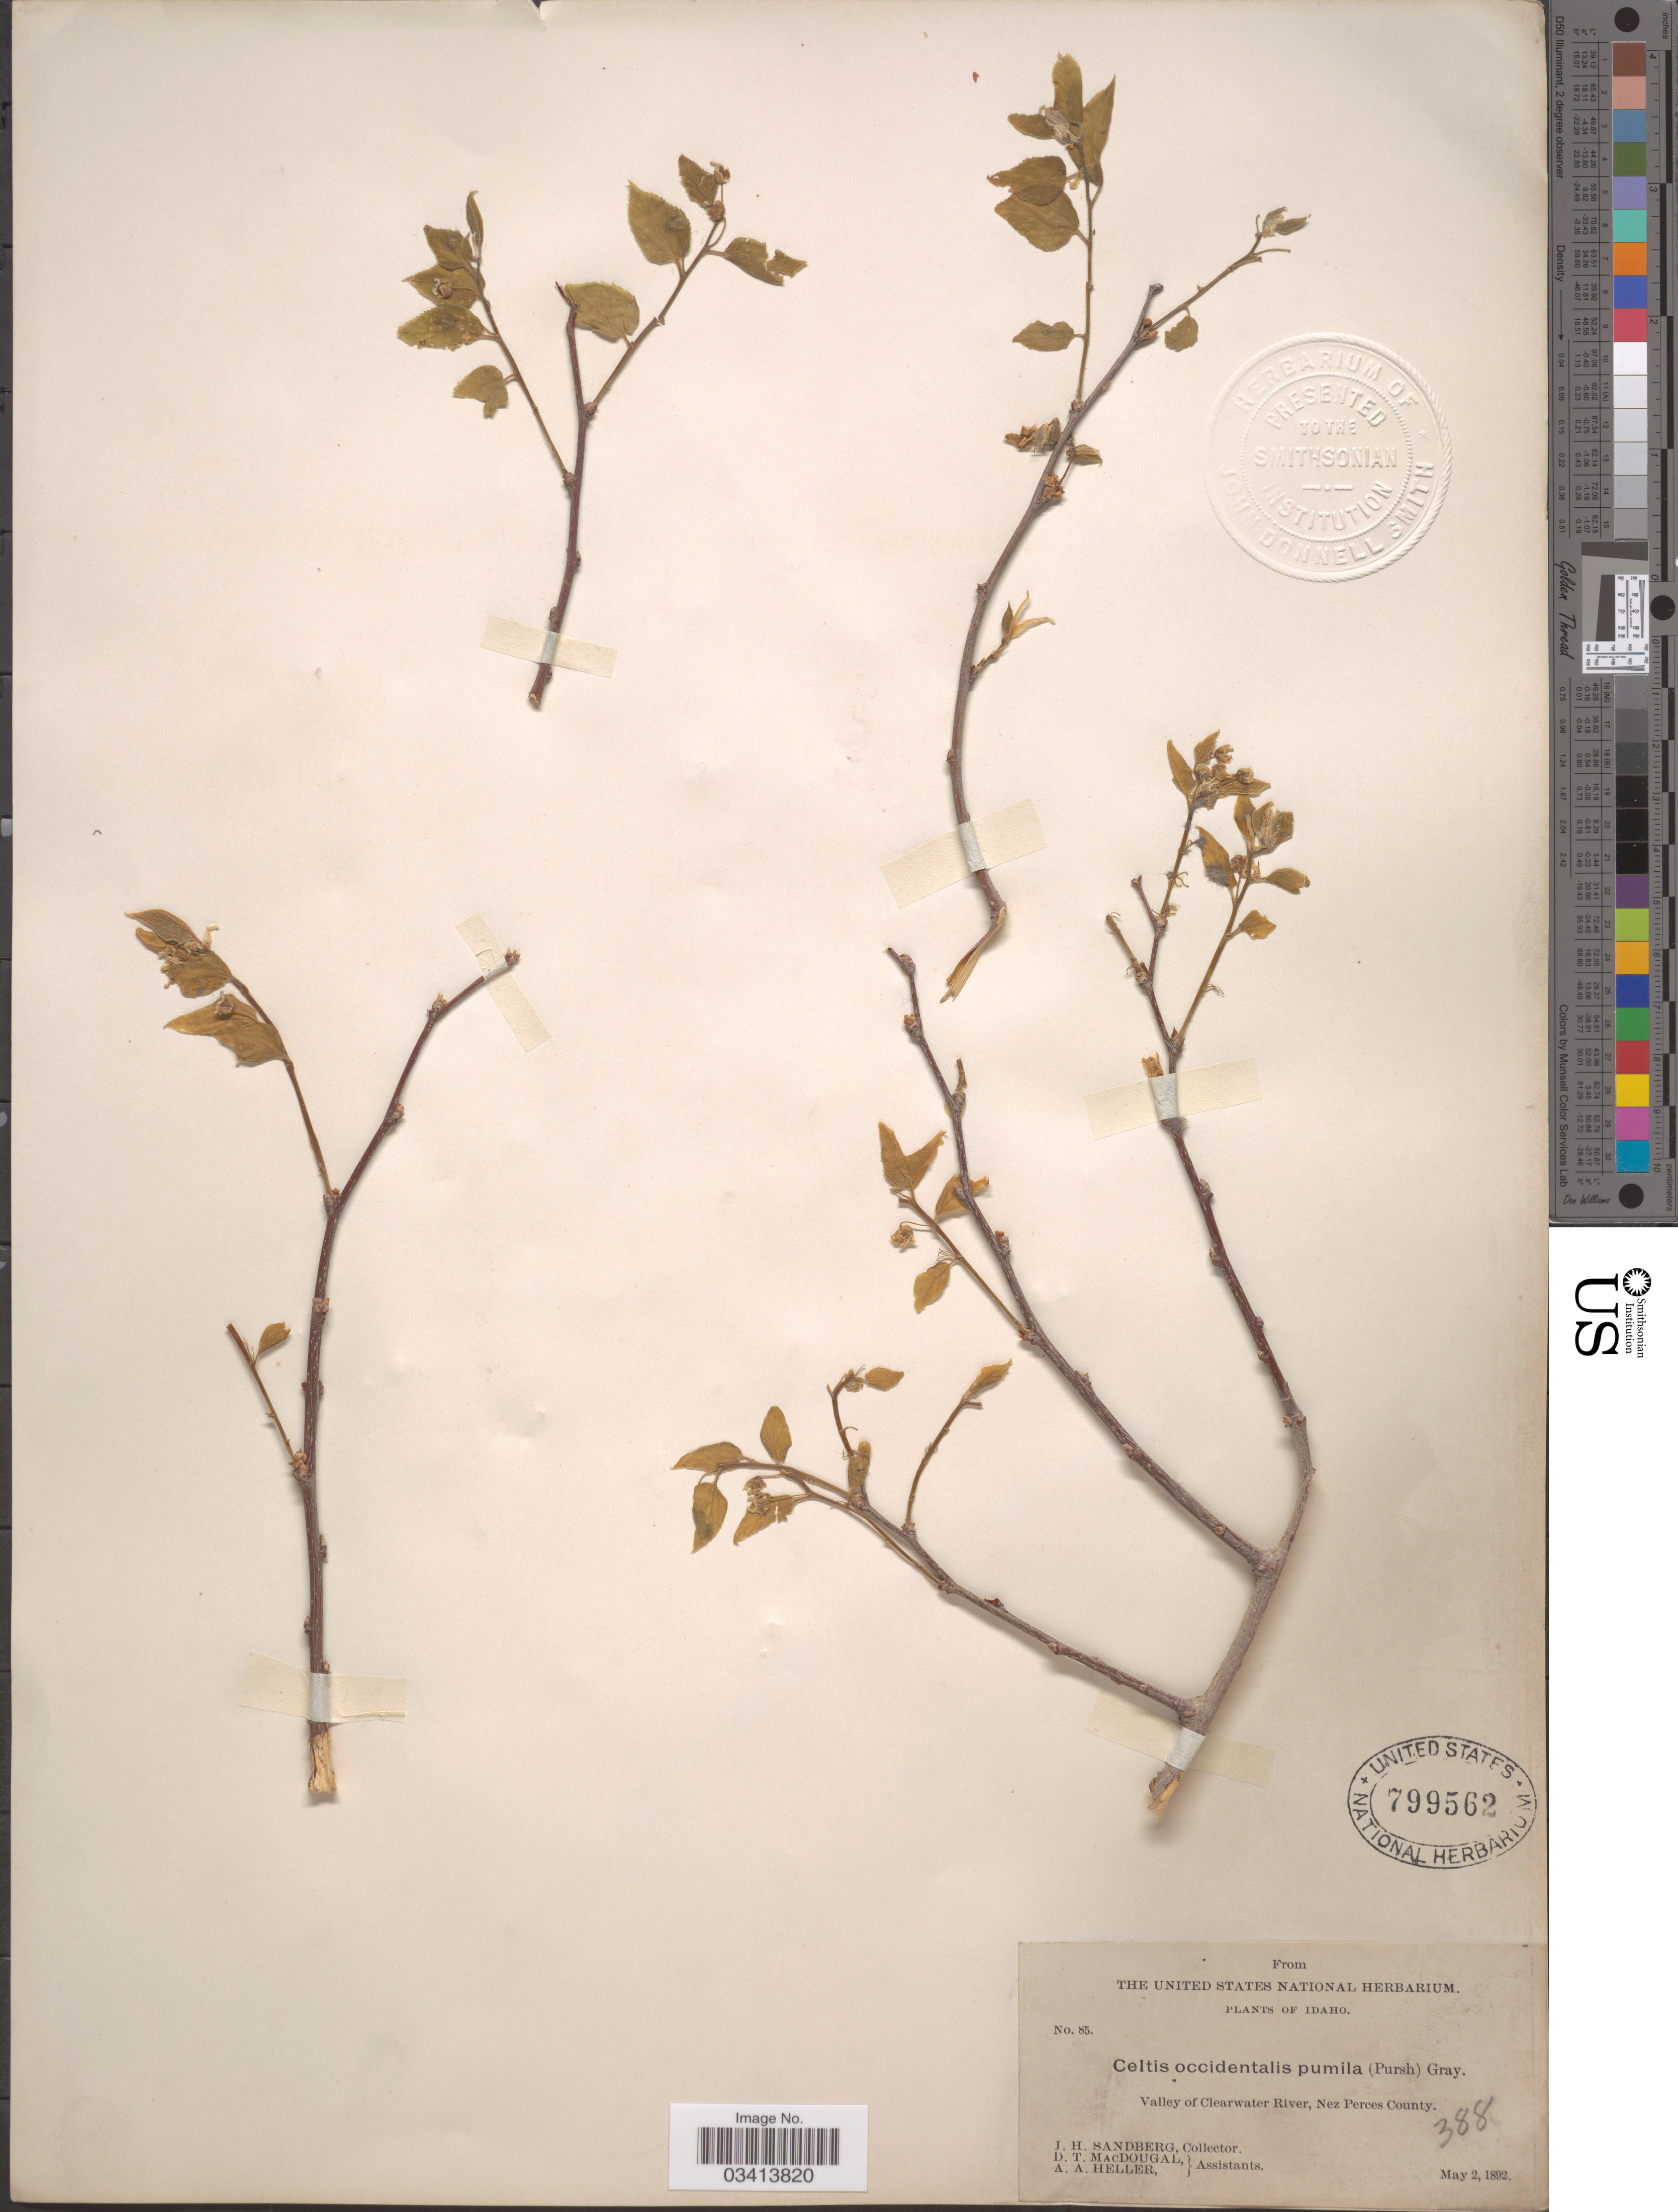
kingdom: Plantae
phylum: Tracheophyta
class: Magnoliopsida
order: Rosales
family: Cannabaceae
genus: Celtis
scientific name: Celtis laevigata var. reticulata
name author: (Torr.) L.D. Benson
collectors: J. H. Sandberg, D. T. MacDougal & A. A. Heller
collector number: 85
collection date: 1892-05-02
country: United States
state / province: Idaho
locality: Valley of Clearwater River, Nez Perces County.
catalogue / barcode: US 799562